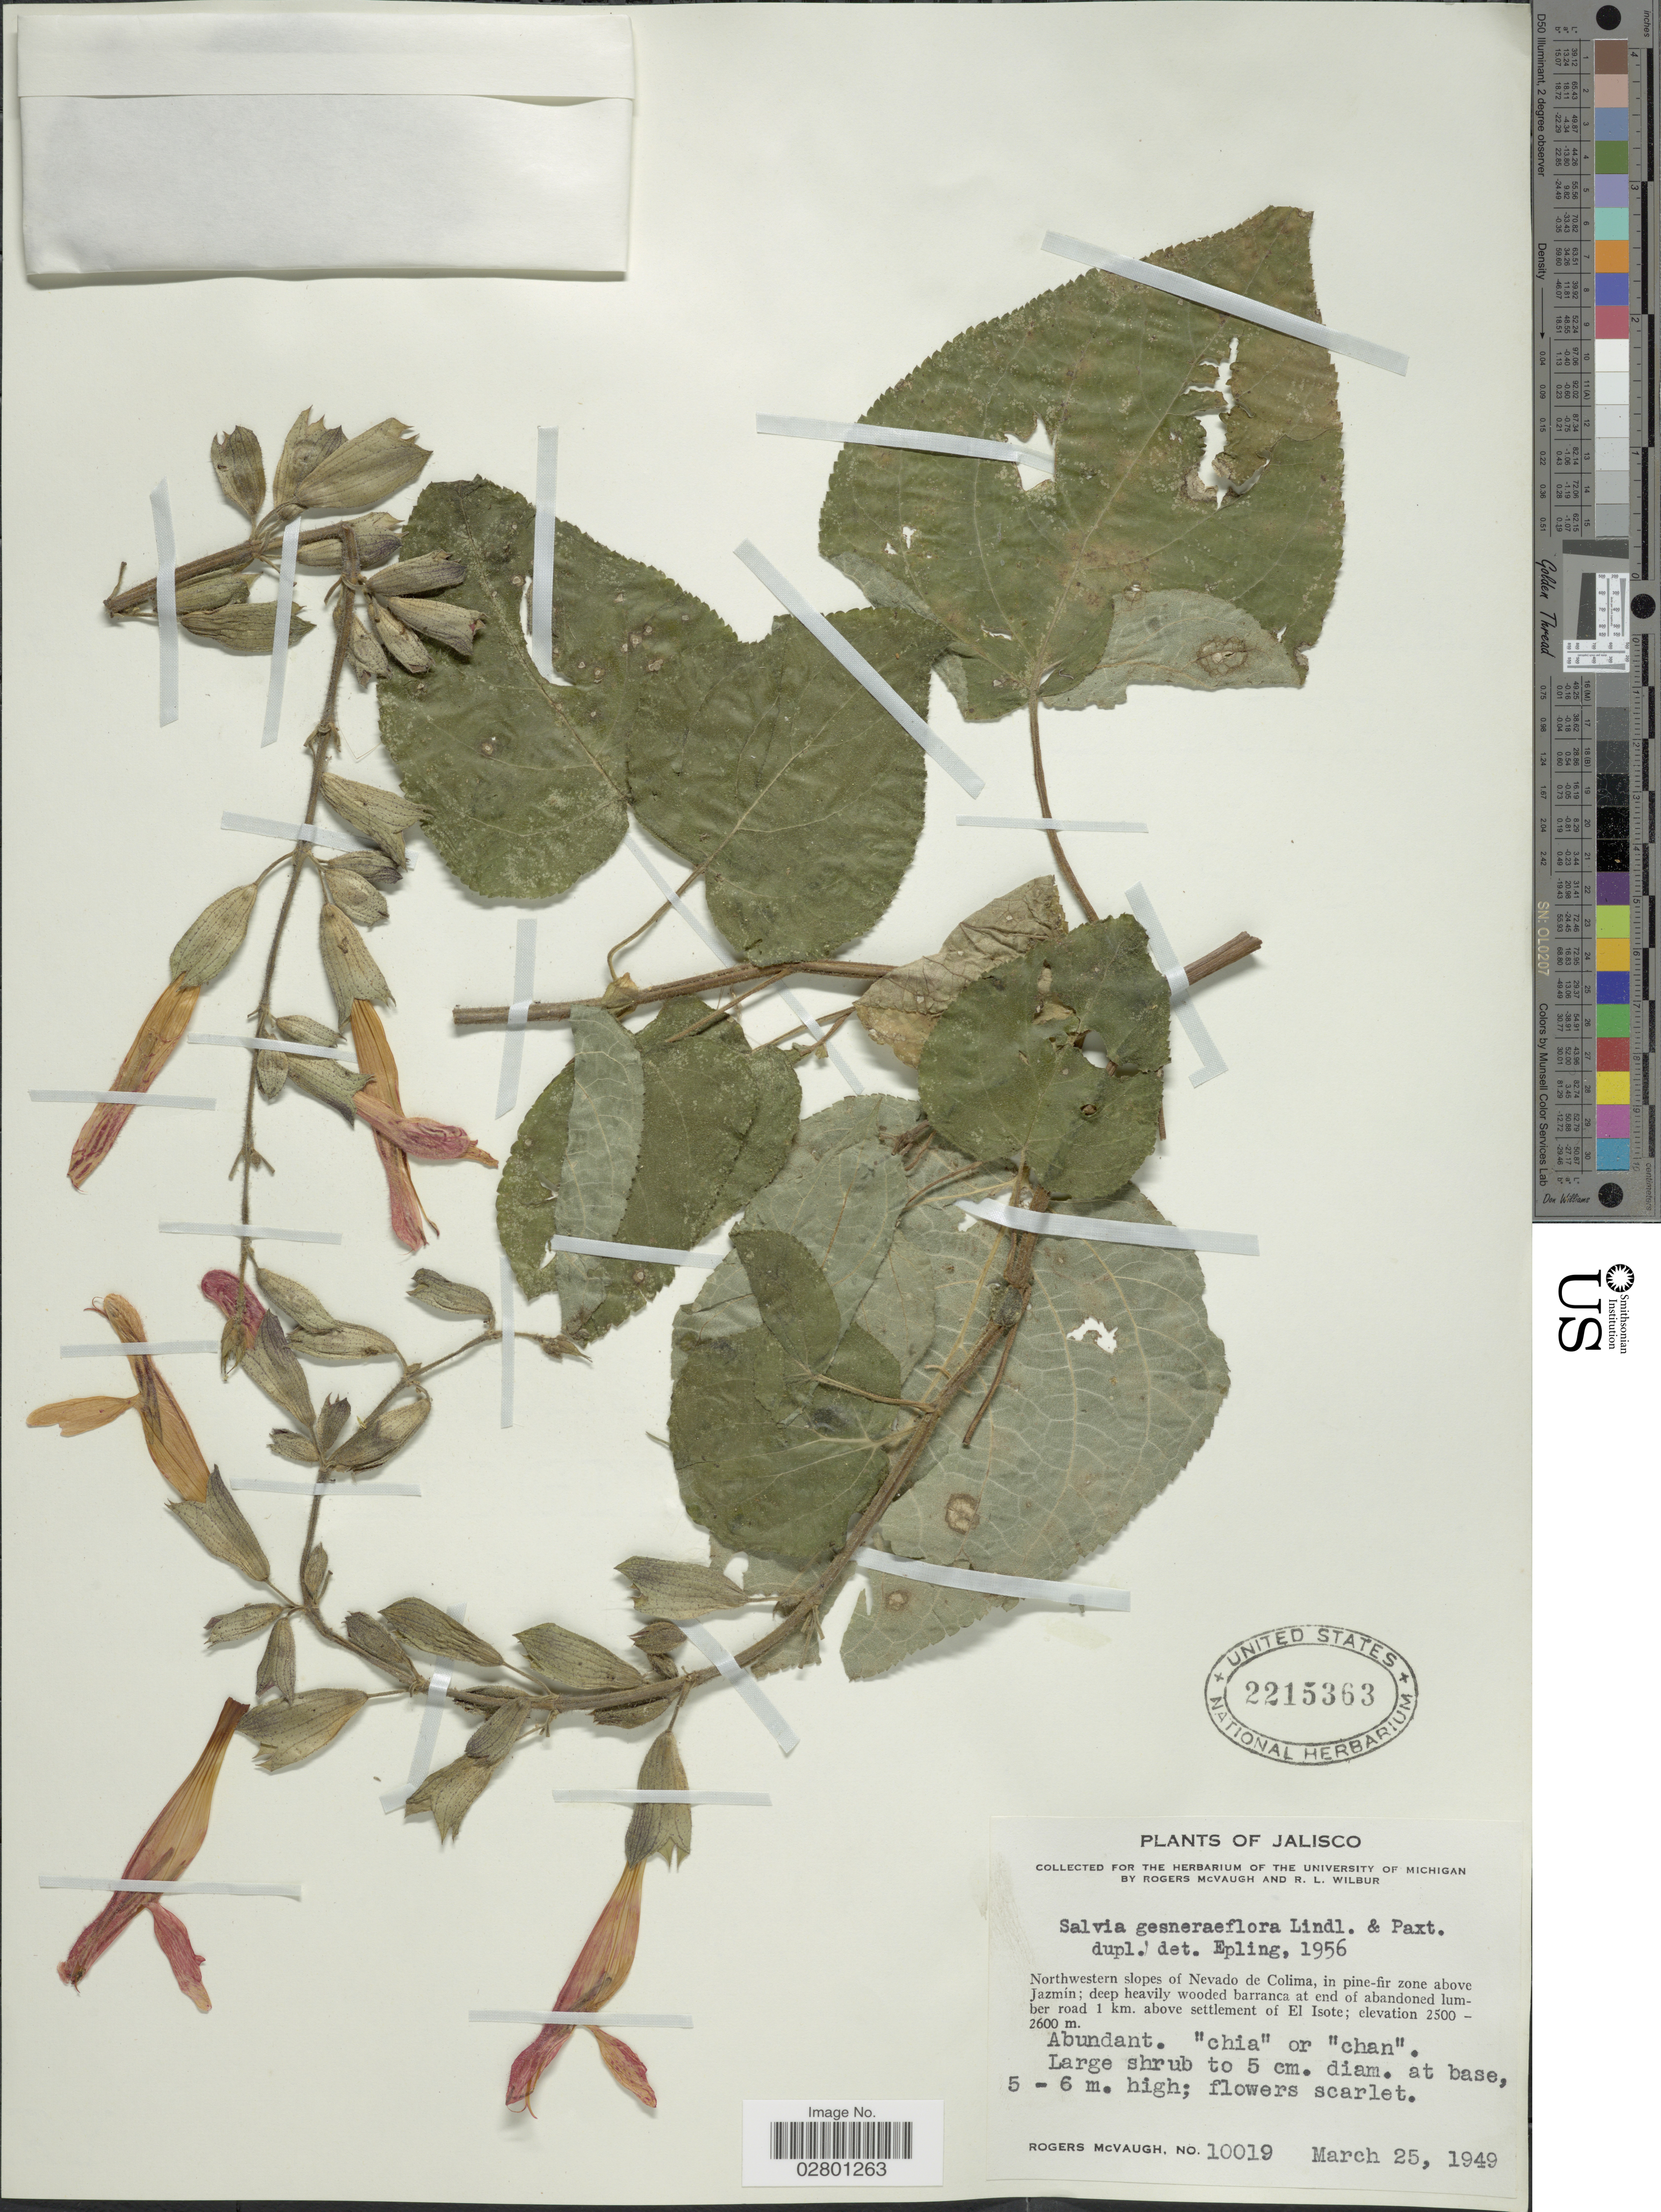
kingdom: Plantae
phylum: Tracheophyta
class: Magnoliopsida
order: Lamiales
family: Lamiaceae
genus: Salvia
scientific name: Salvia gesneriiflora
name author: Lindl. & Paxton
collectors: R. McVaugh & R. L. Wilbur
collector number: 10019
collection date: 1949-03-25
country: Mexico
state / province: Jalisco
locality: Northwestern slopes of the Neavdo de Colima, in pine-fir zone above Jazmín; deep heavily wooded barranca at end of abandoned lumber road 1 km. above settlement of El Isote.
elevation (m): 2500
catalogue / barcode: US 2215363